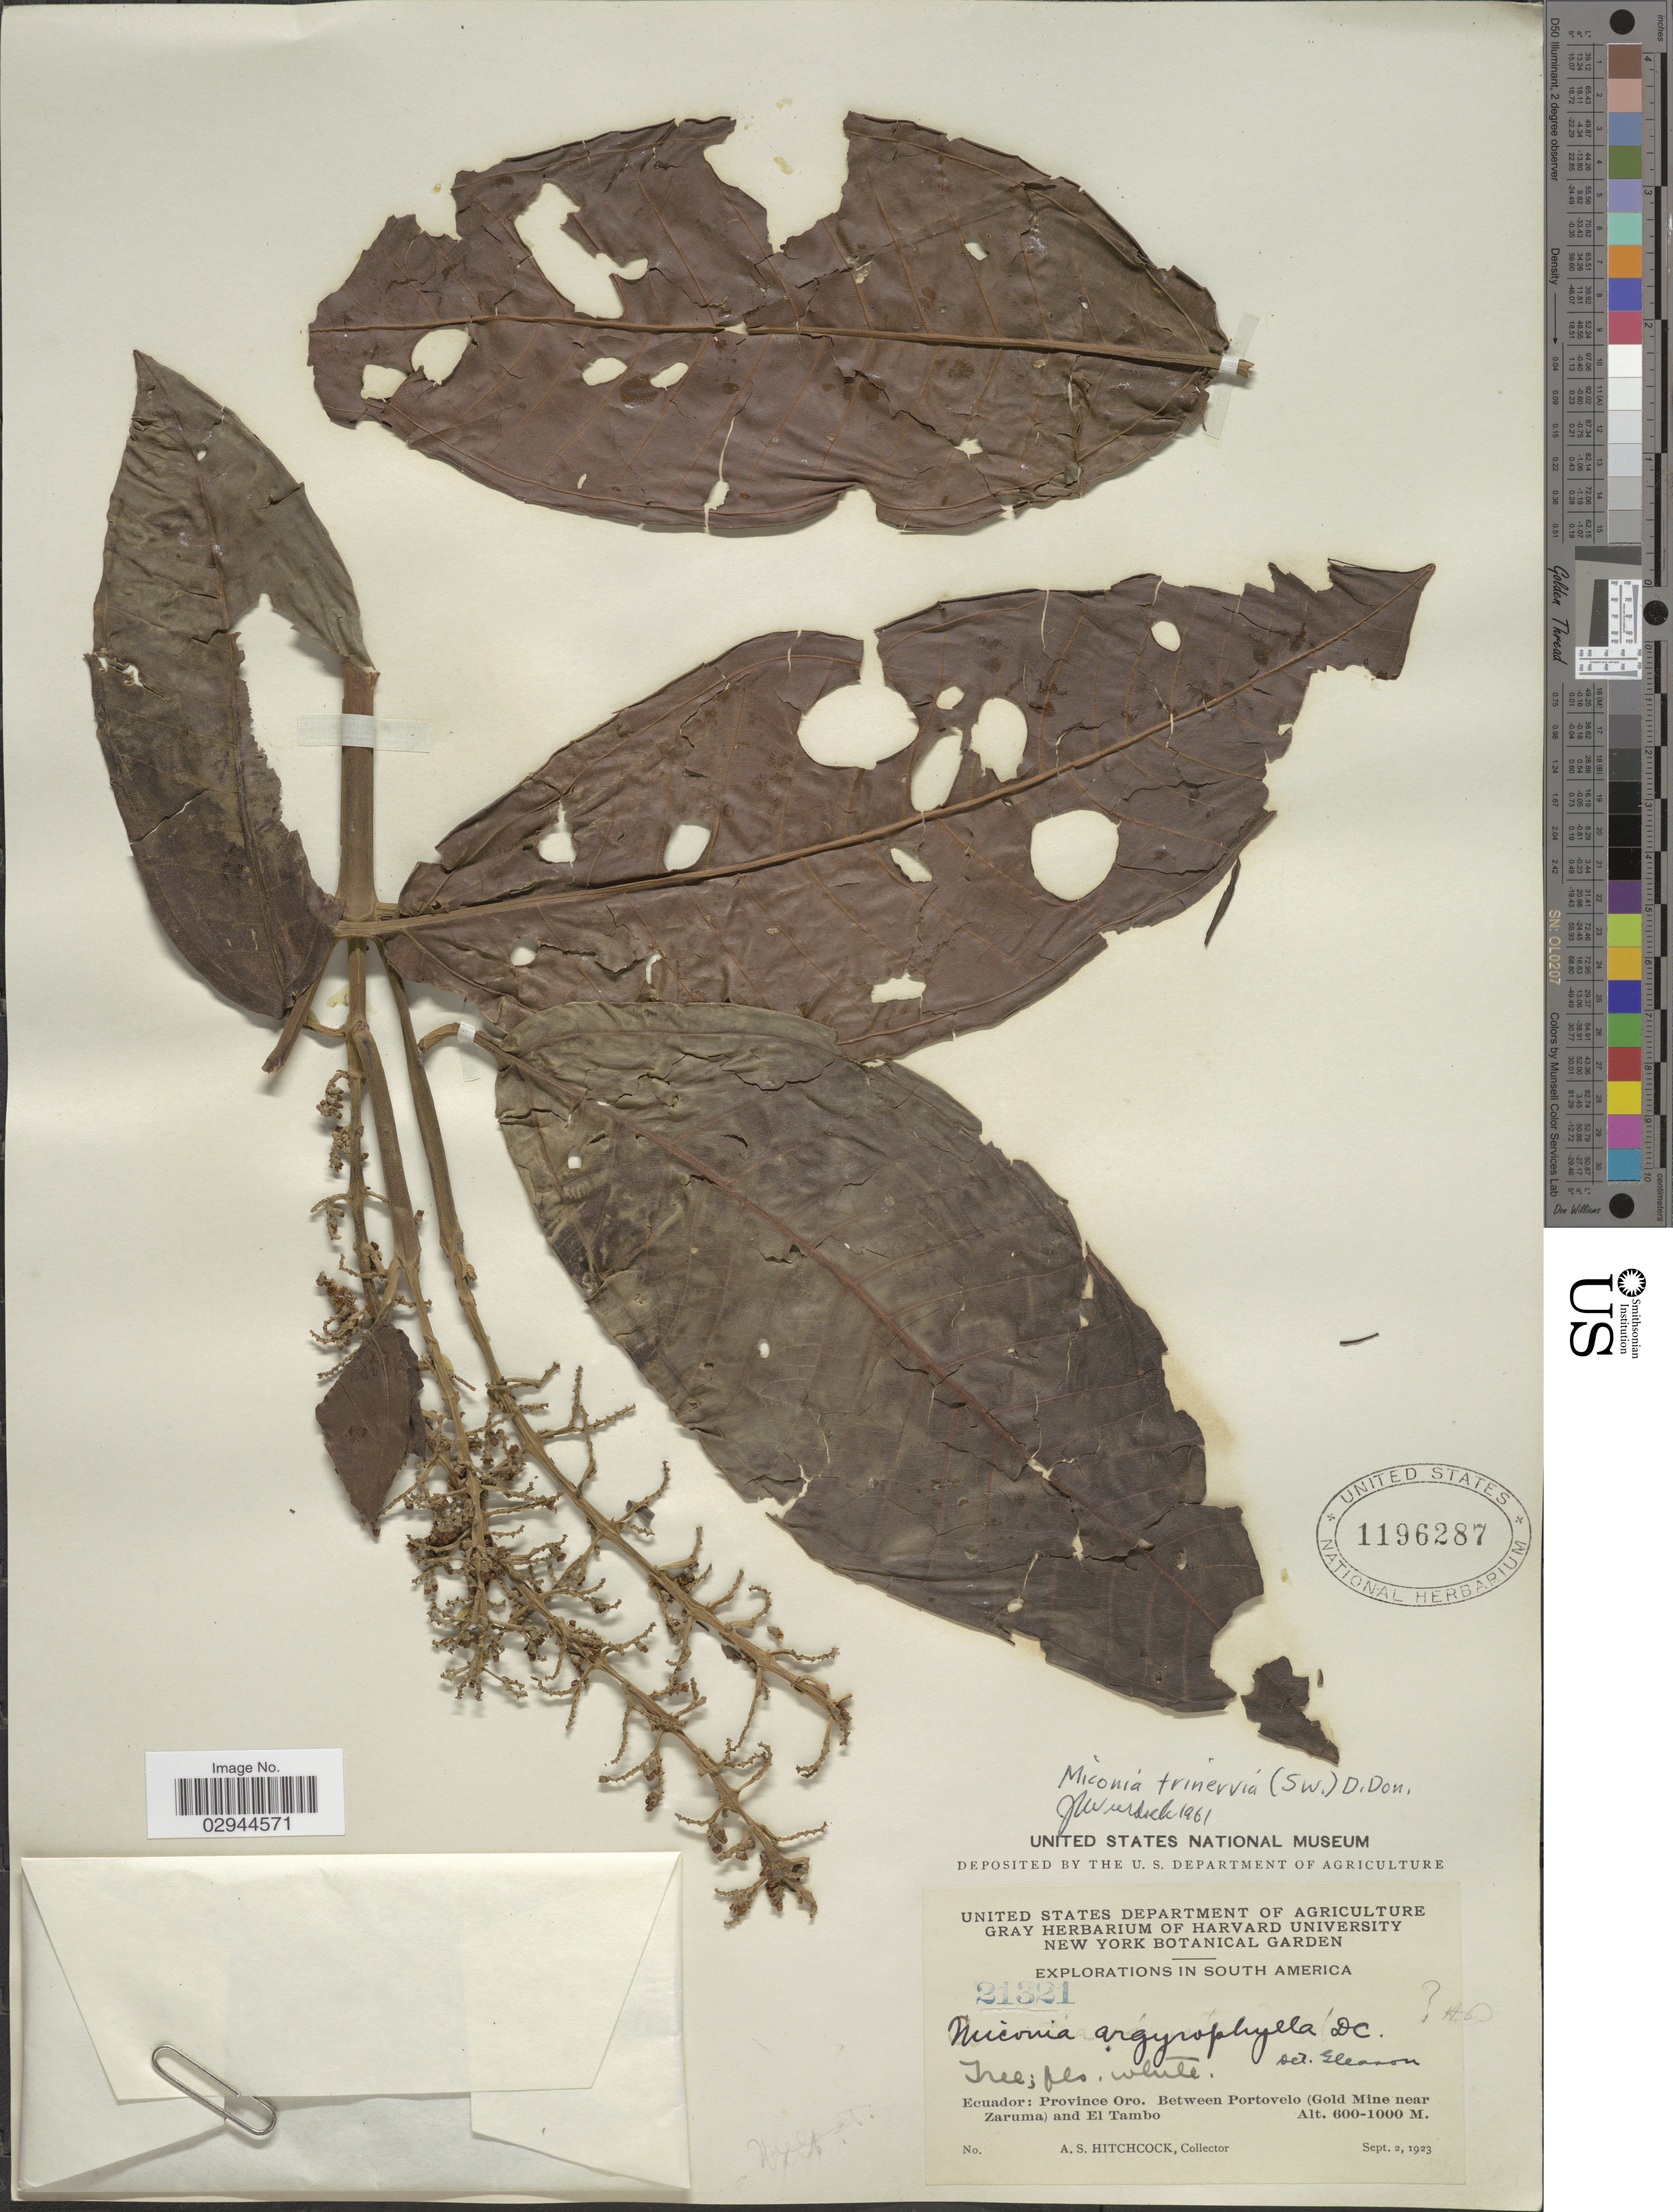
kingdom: Plantae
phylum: Tracheophyta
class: Magnoliopsida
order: Myrtales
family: Melastomataceae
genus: Miconia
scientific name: Miconia trinervia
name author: (Sw.) D. Don ex Loudon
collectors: A. S. Hitchcock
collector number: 21321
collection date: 1923-09-02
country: Ecuador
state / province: El Oro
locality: Between Portovelo (Gold Mine near Zaruma) and El Tambo.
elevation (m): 600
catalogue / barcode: US 1196287